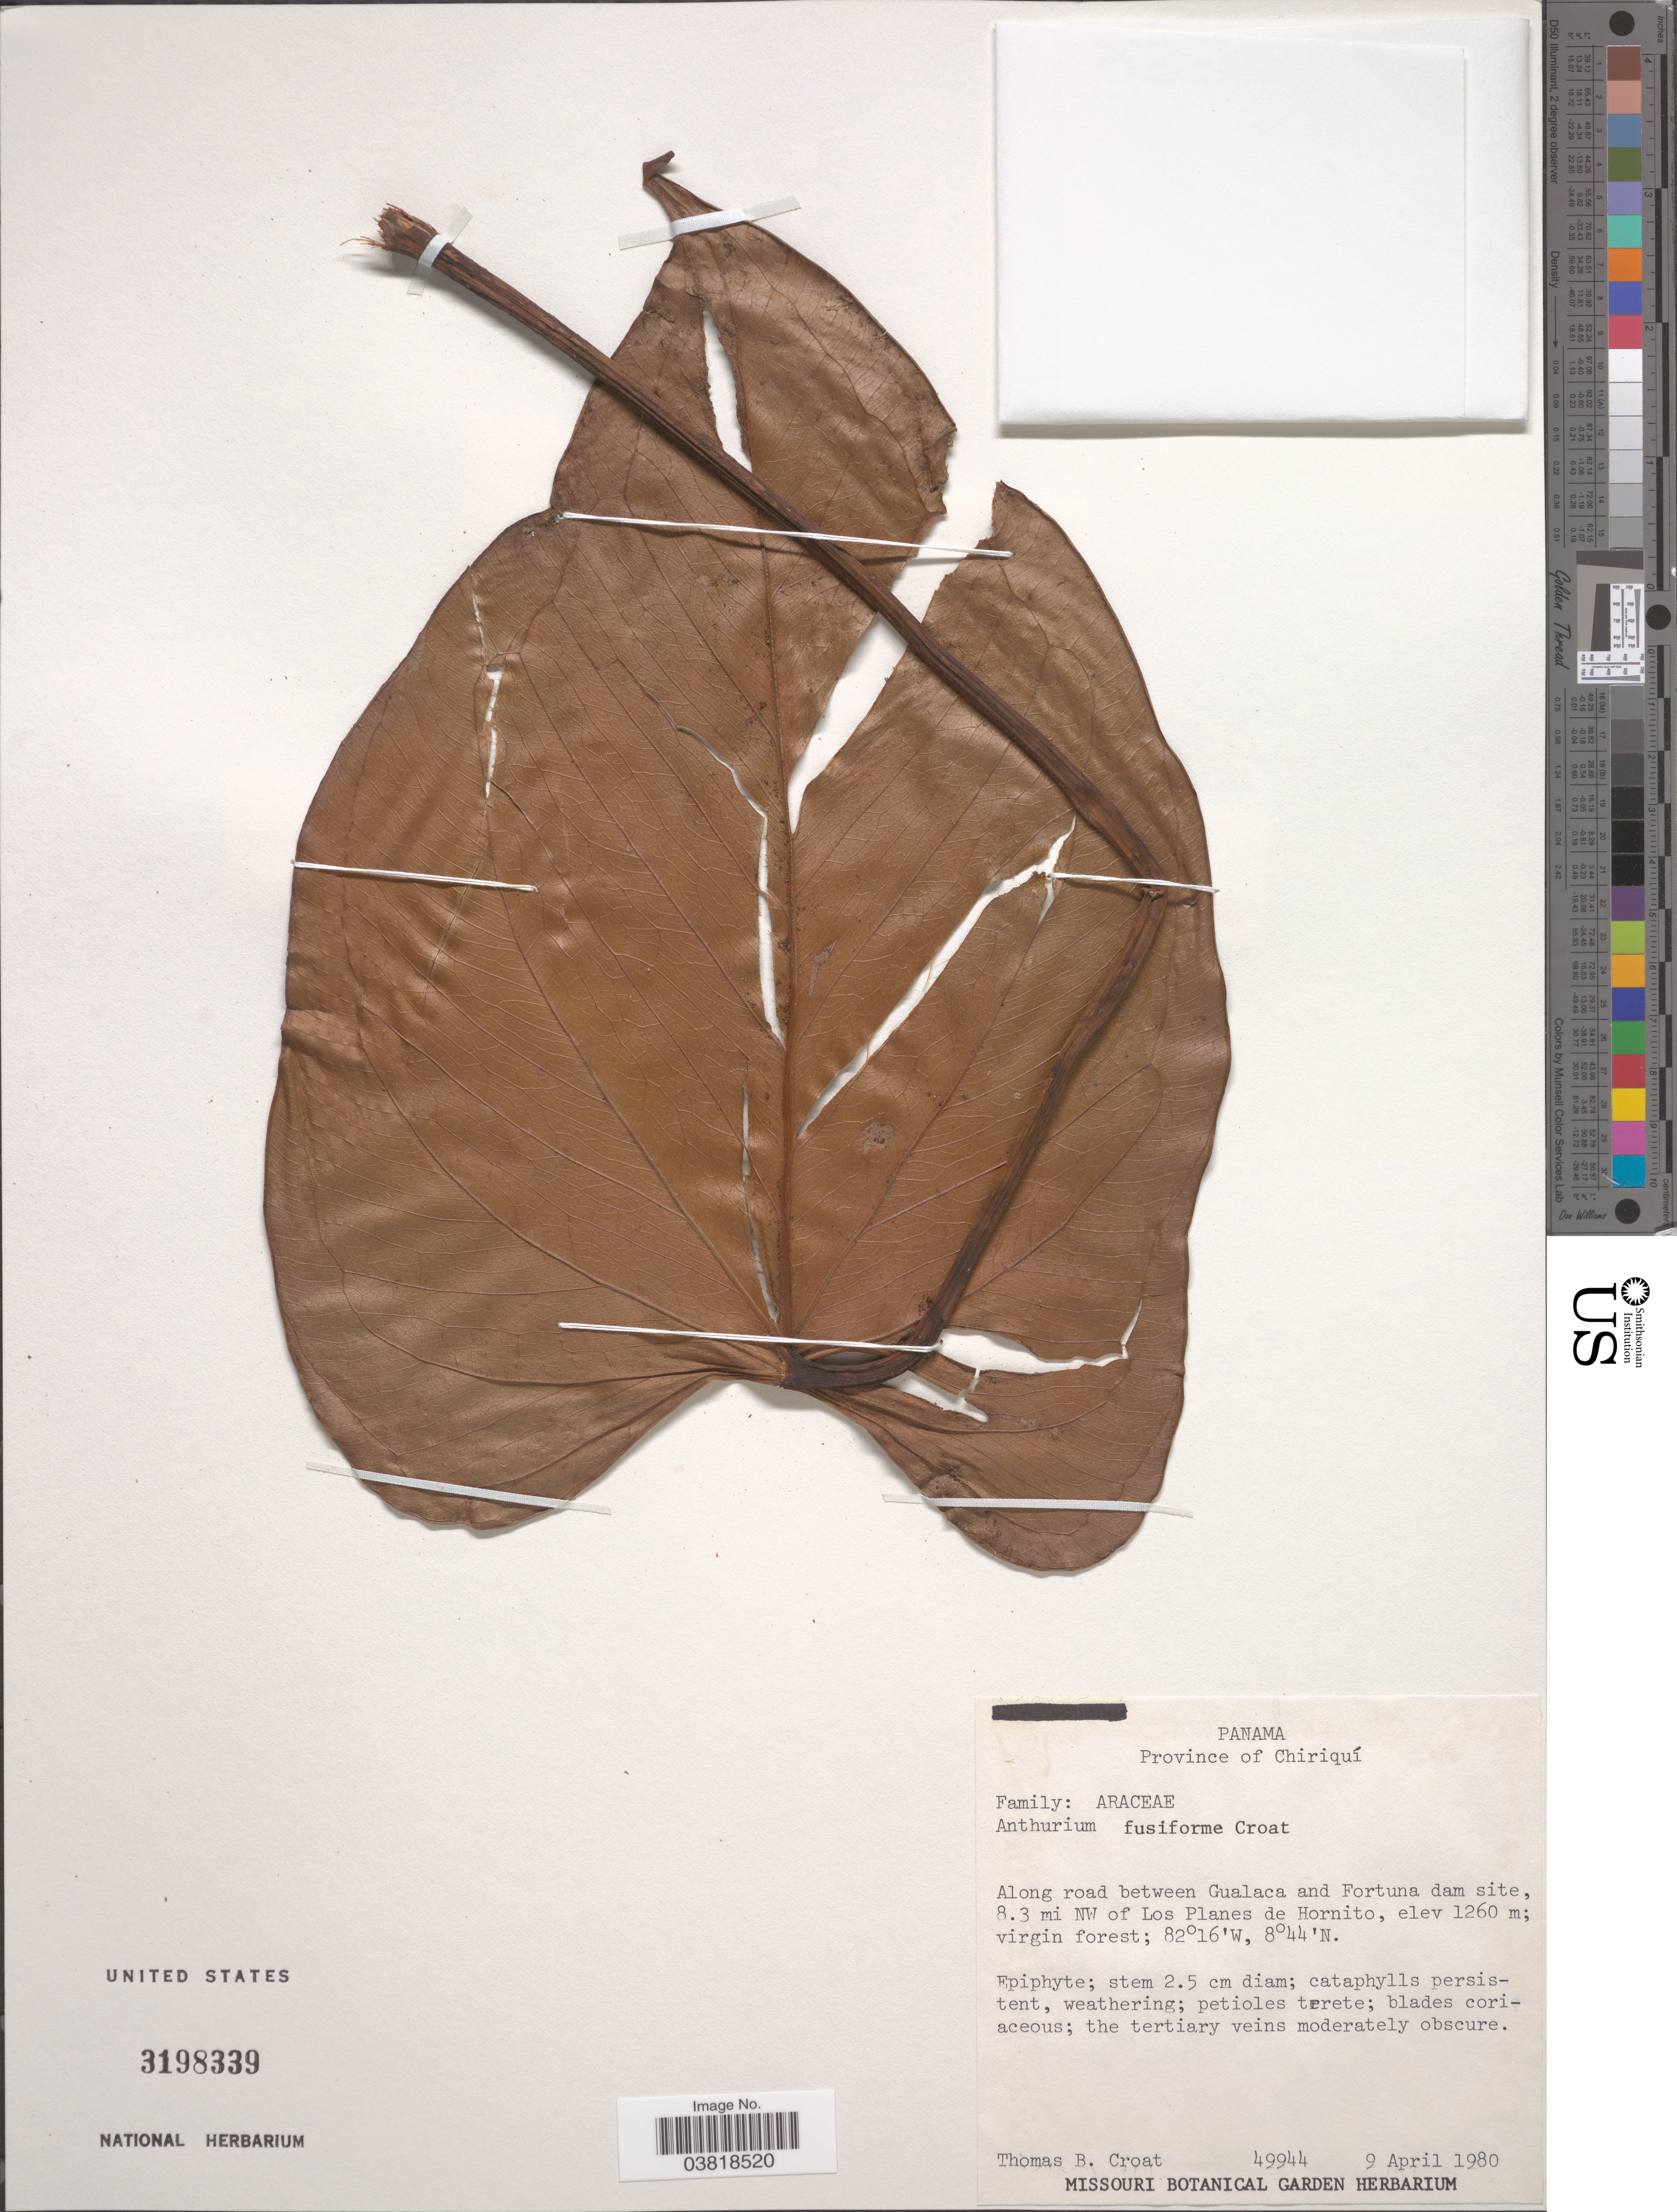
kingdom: Plantae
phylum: Tracheophyta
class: Liliopsida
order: Alismatales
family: Araceae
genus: Anthurium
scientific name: Anthurium fusiforme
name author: Croat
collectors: T. B. Croat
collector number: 49944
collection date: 1980-04-09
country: Panama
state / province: Chiriqui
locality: Along road between Gualaca and Fortuna dam site, 8.3 mi NW of Los Planes de Hornito.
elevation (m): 1260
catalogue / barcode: US 3198339